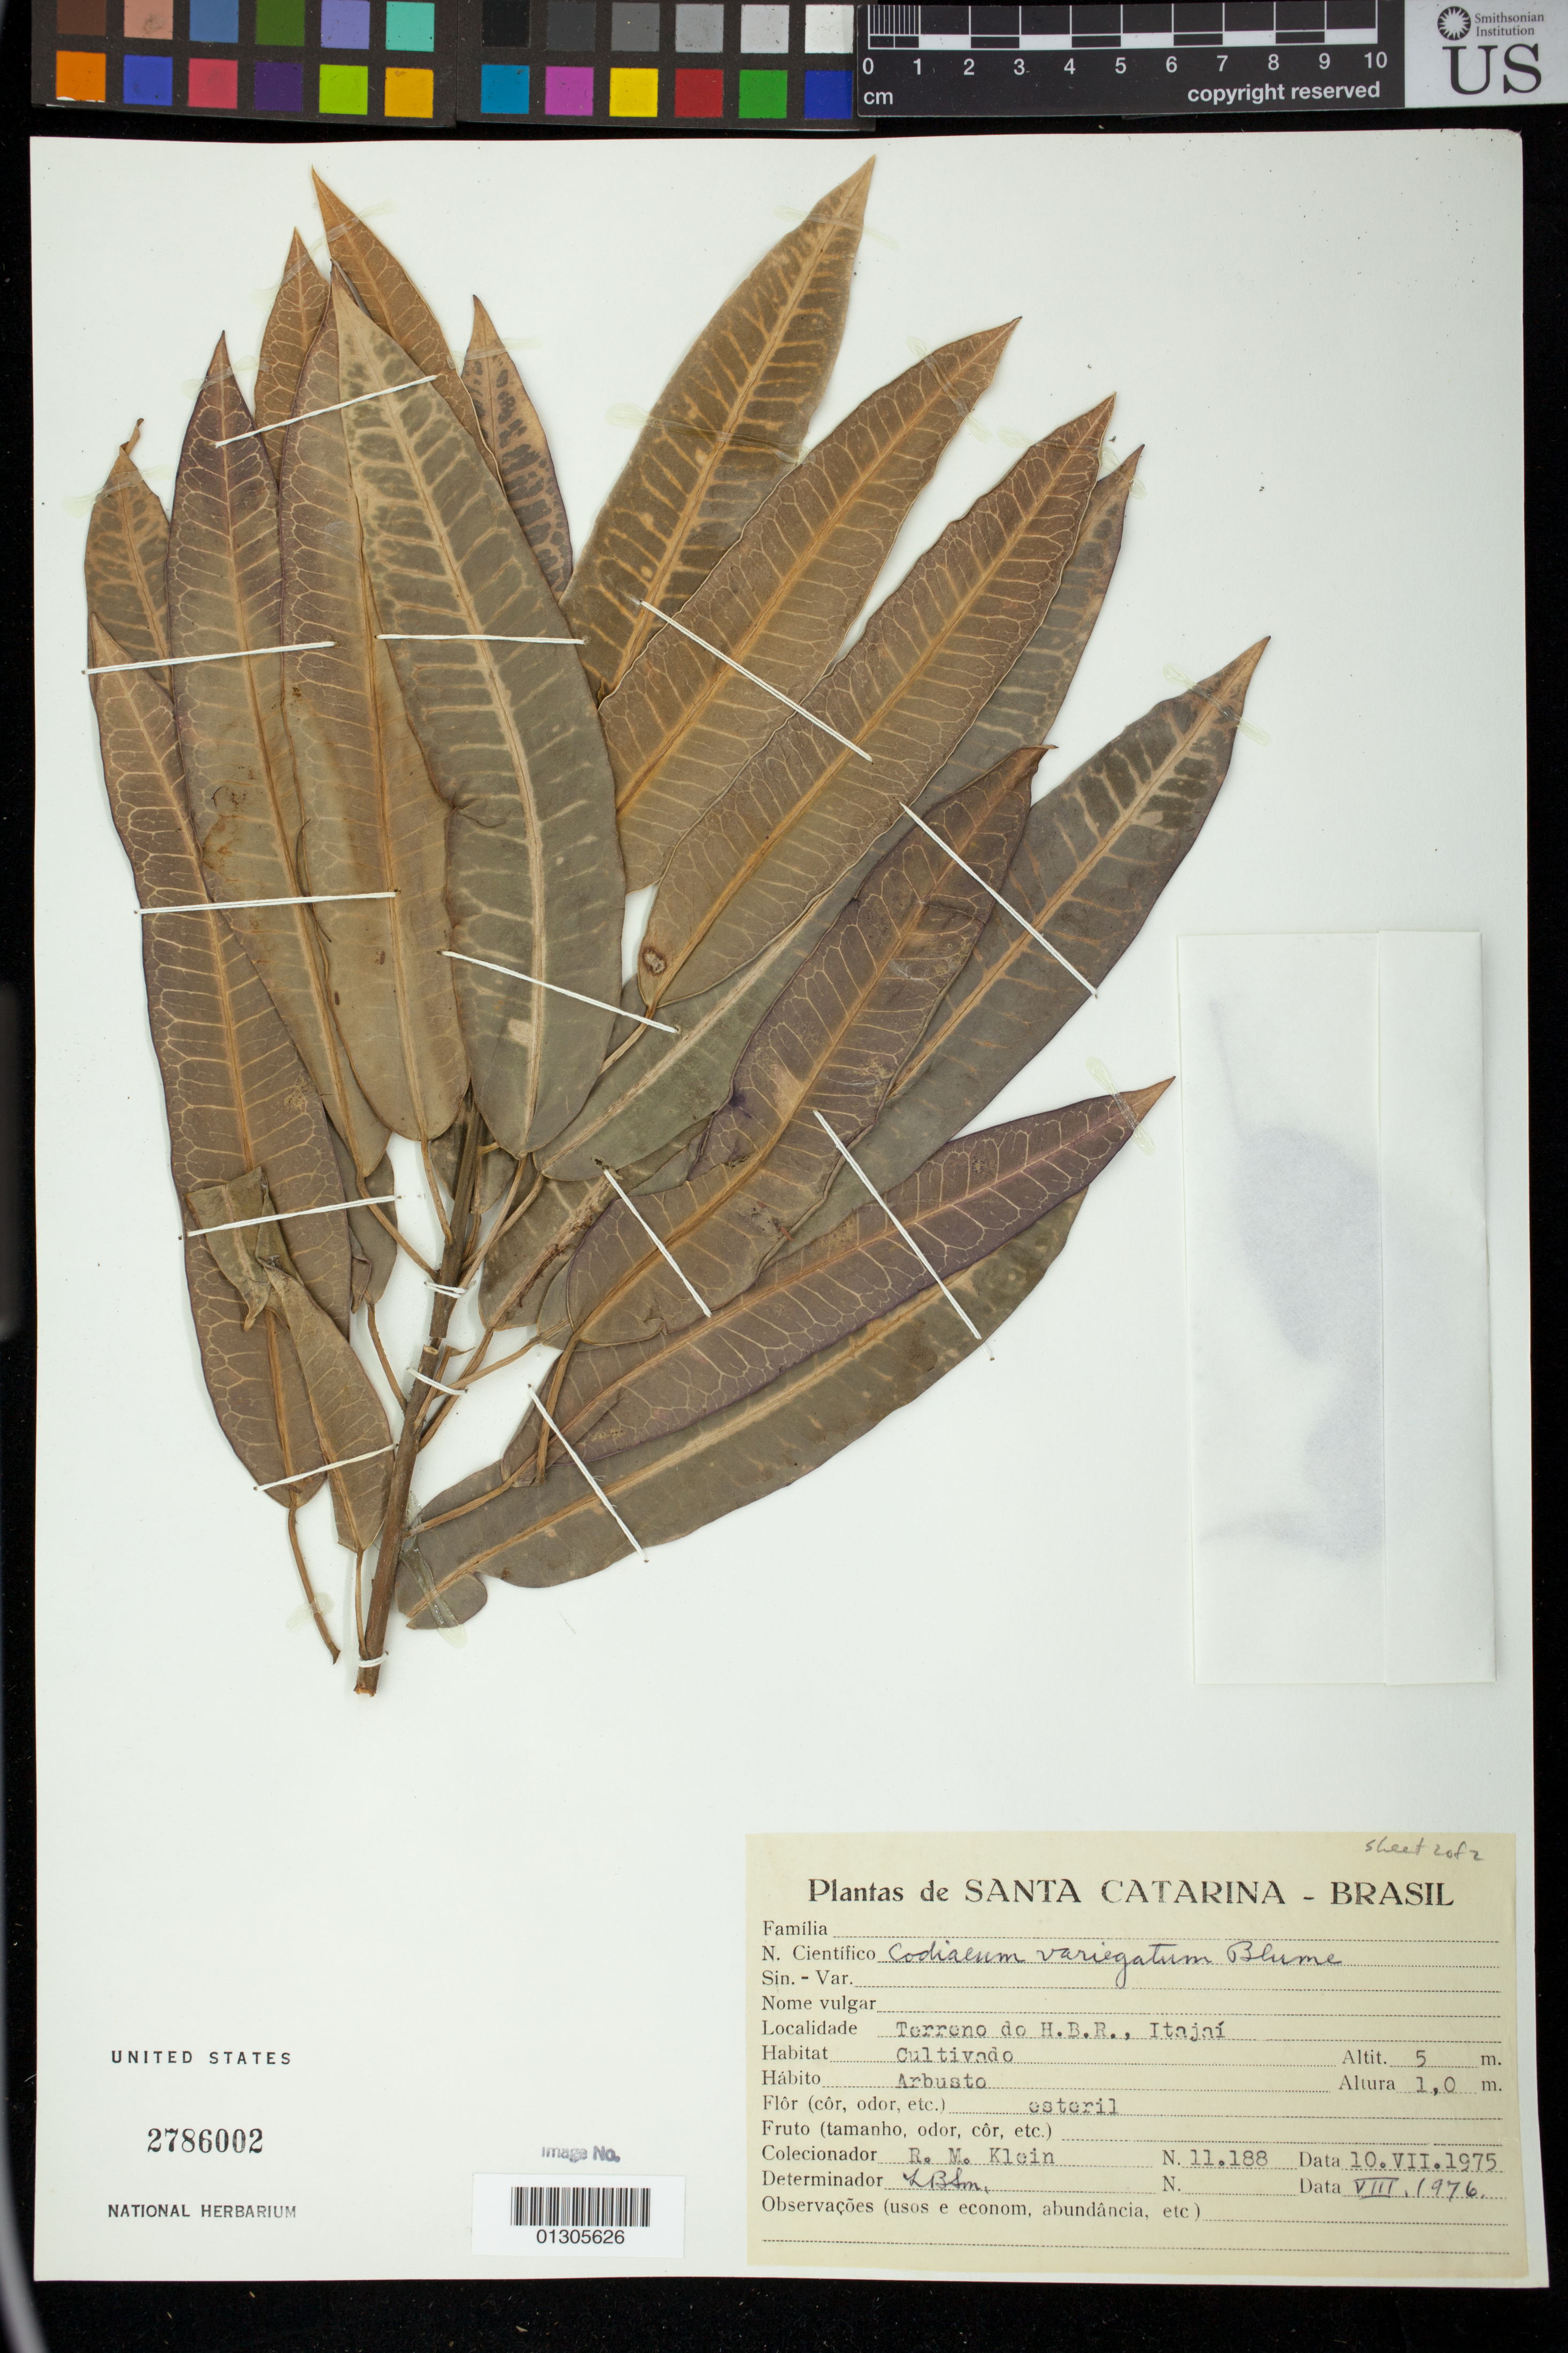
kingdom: Plantae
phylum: Tracheophyta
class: Magnoliopsida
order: Malpighiales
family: Euphorbiaceae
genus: Codiaeum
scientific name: Codiaeum variegatum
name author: (L.) Rumph. ex A. Juss.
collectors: R. M. Klein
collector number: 11188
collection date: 1975-07-10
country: Brazil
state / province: Santa Catarina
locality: Terreno do H.B.R., Itajaí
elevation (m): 5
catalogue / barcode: US 2786002